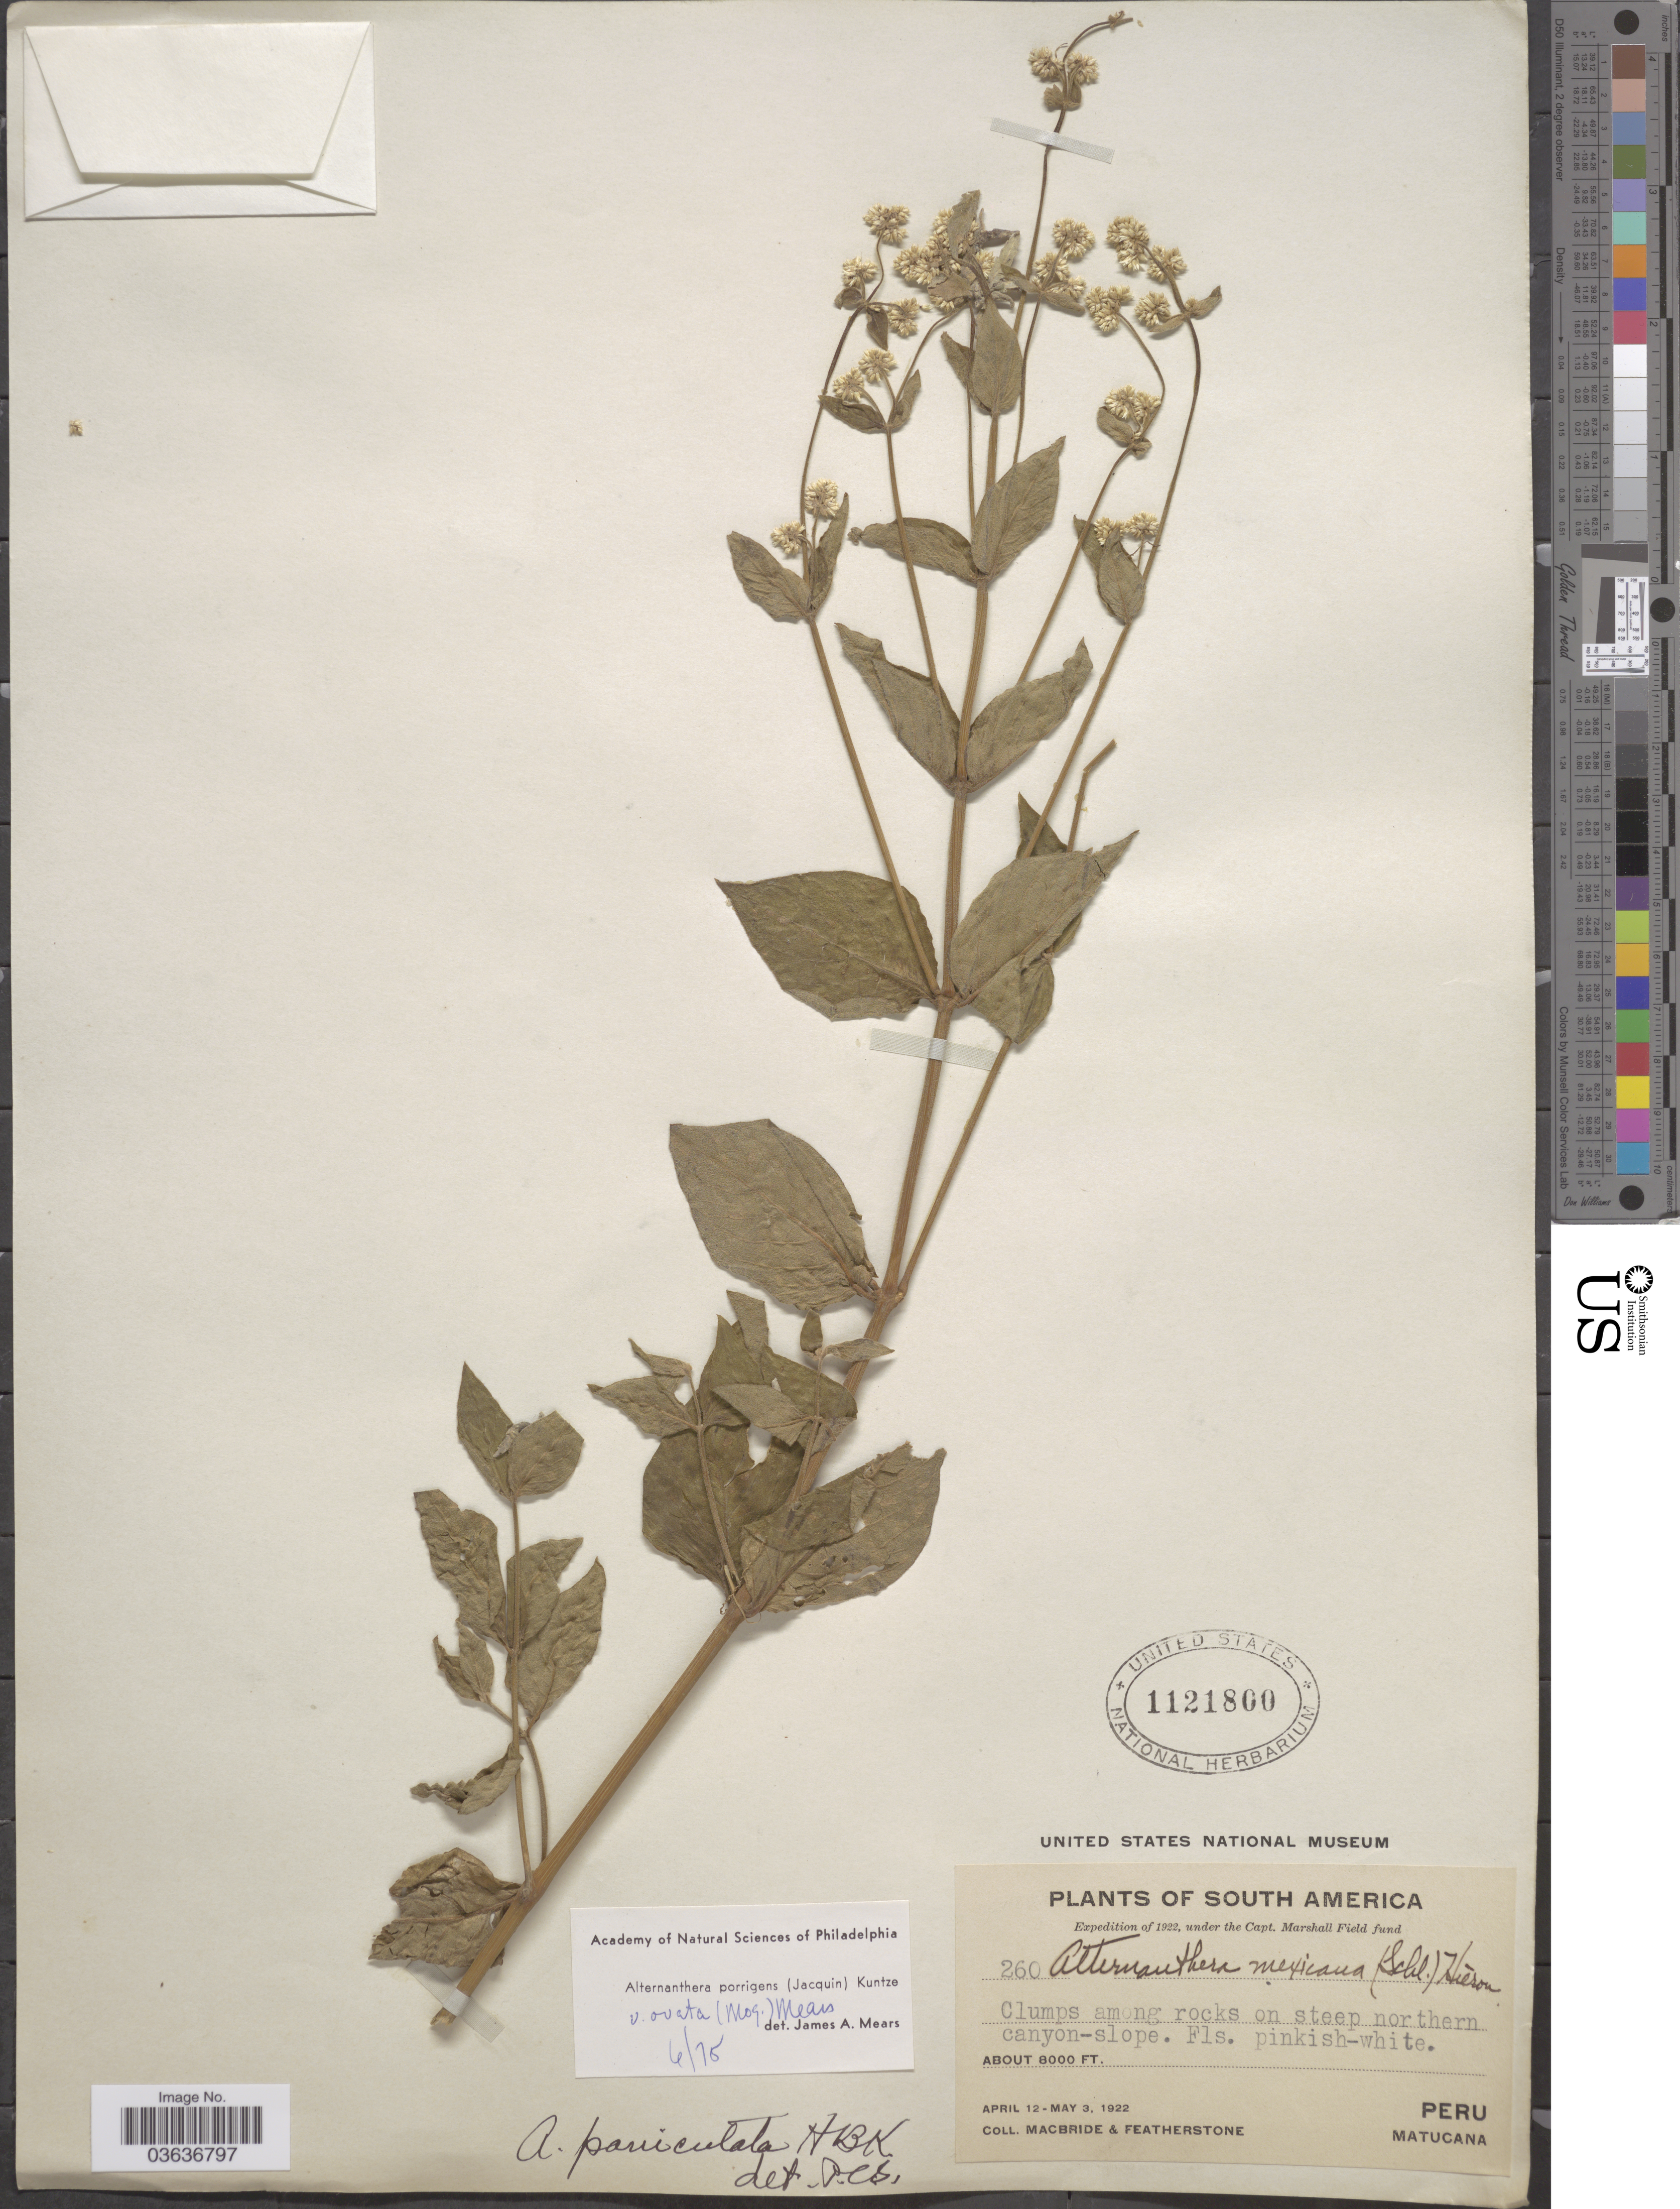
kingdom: Plantae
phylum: Tracheophyta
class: Magnoliopsida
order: Caryophyllales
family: Amaranthaceae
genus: Alternanthera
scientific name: Alternanthera porrigens var. ovata Mears var. nov. ined.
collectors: Macbride, -- & -. Featherstone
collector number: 260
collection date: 1922-04-12/1922-05-03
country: Peru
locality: Matucana.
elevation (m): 2438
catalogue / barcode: US 1121800